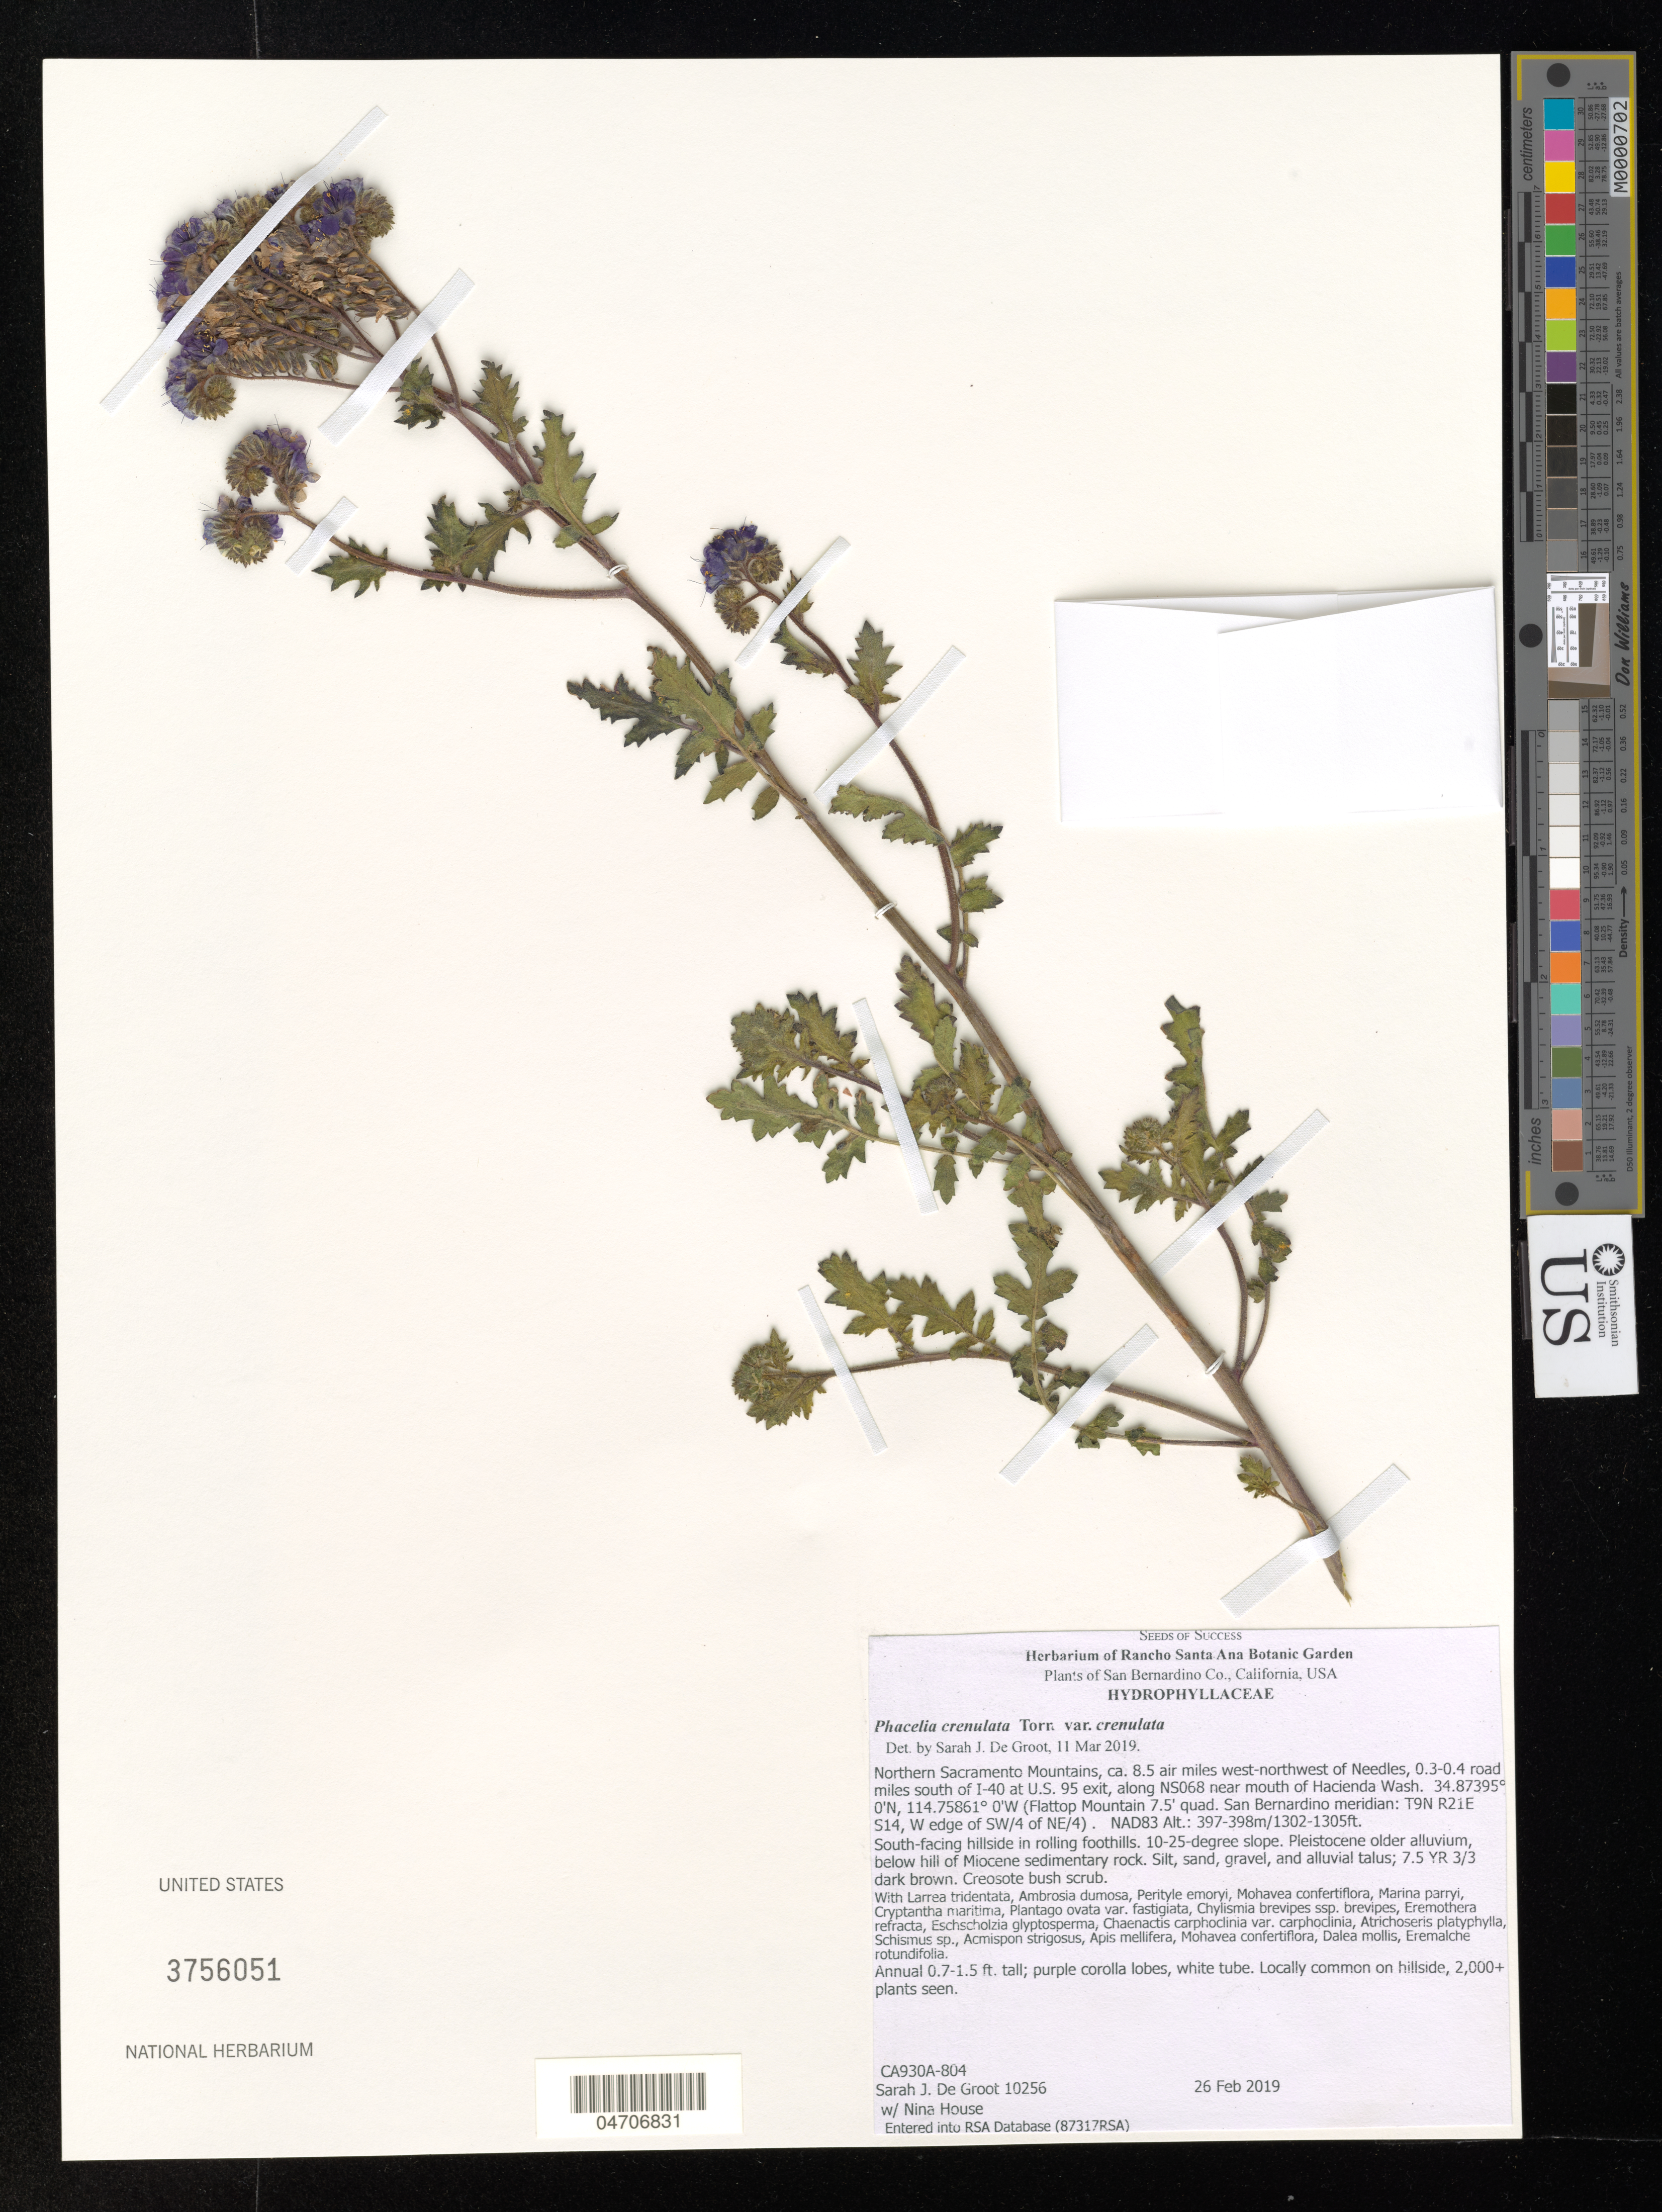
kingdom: Plantae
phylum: Tracheophyta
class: Magnoliopsida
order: Boraginales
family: Hydrophyllaceae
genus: Phacelia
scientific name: Phacelia crenulata var. crenulata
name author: Torr. ex S. Watson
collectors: S. De Groot & N. House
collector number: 10256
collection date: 2019-02-26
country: United States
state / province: California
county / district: San Bernardino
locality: San Bernardino Co. Northern Sacramento Mountains, ca. 8.5 air miles west-northwest of Needles, 0.3-0.4 road miles south of I-40 at U.S. 95 exit, along NS068 near mouth of Hacienda Wash. (Flattop Mountain 7.5' quad. San Bernardino meridian: T9N R21E S14, W edge of SW/4 of NE/4). South-facing hillside in rolling foothills.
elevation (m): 397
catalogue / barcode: US 3756051